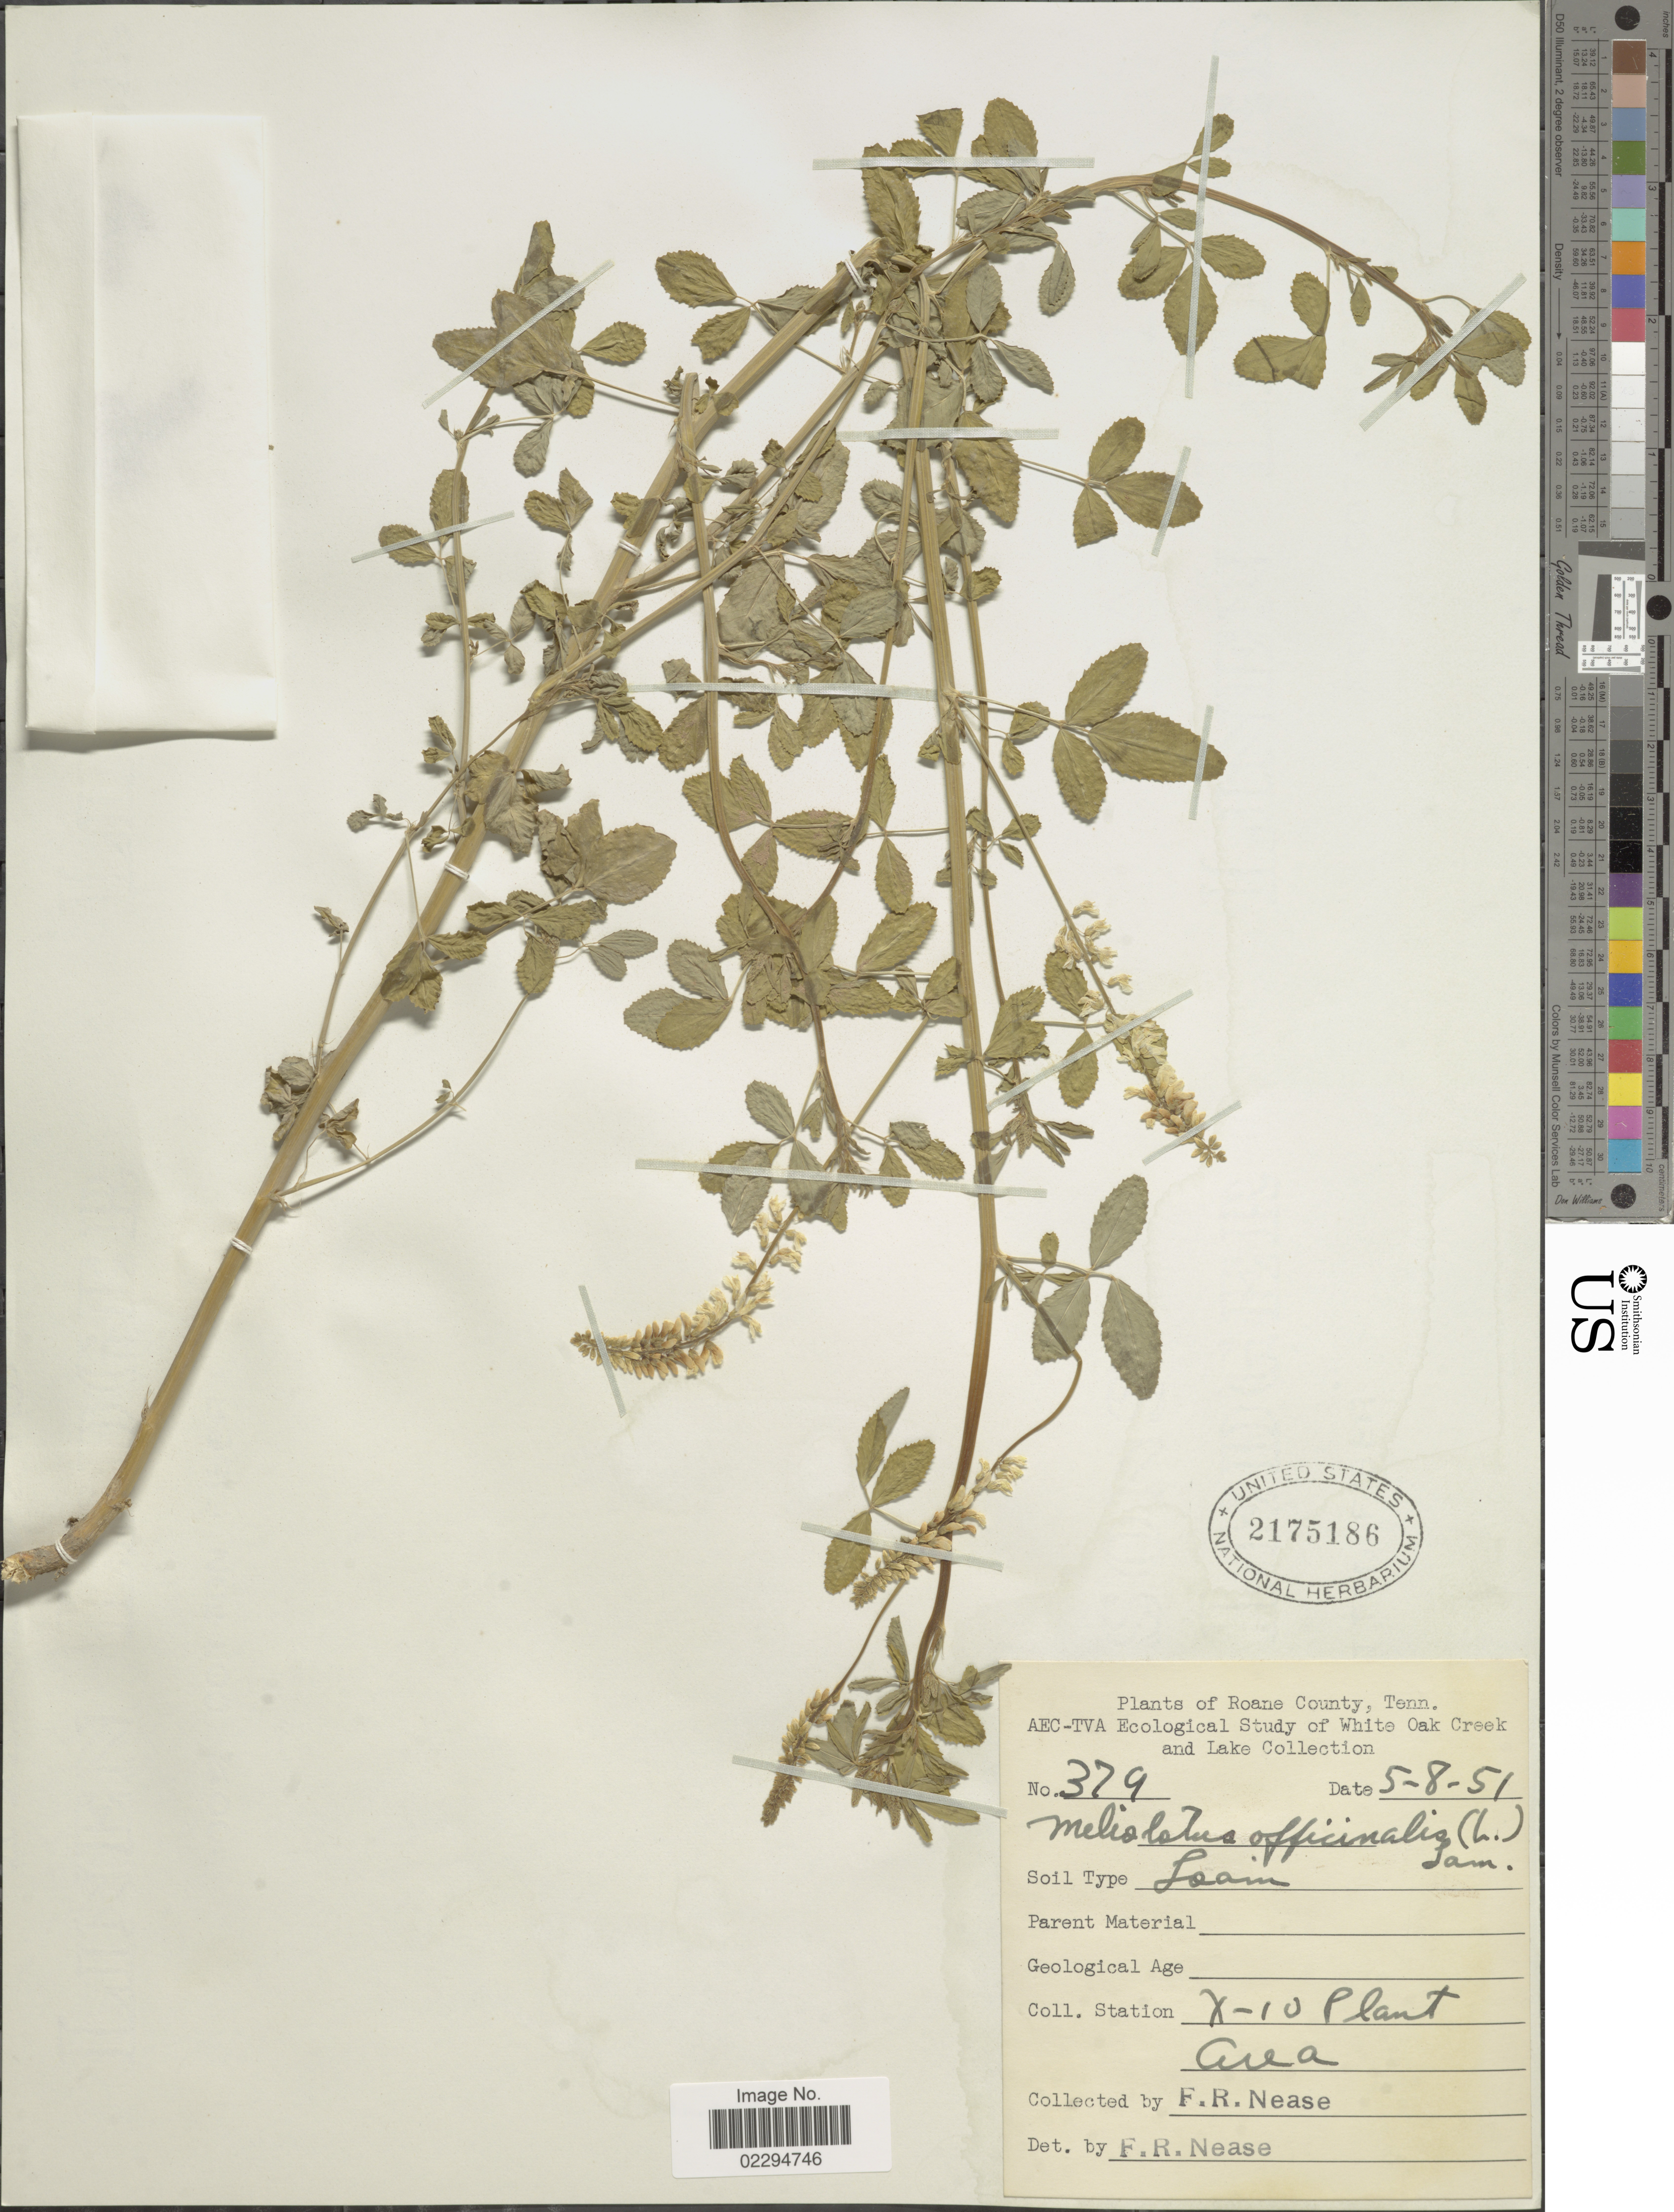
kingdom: Plantae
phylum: Tracheophyta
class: Magnoliopsida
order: Fabales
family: Fabaceae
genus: Melilotus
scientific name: Melilotus officinalis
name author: (L.) Lam.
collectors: F. Nease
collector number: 379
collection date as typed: Transcribed d/m/y: 8/5/51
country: United States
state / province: Tennessee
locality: Roane County. White Oak Creek and Lake. X-10 Plant area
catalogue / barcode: US 2175186